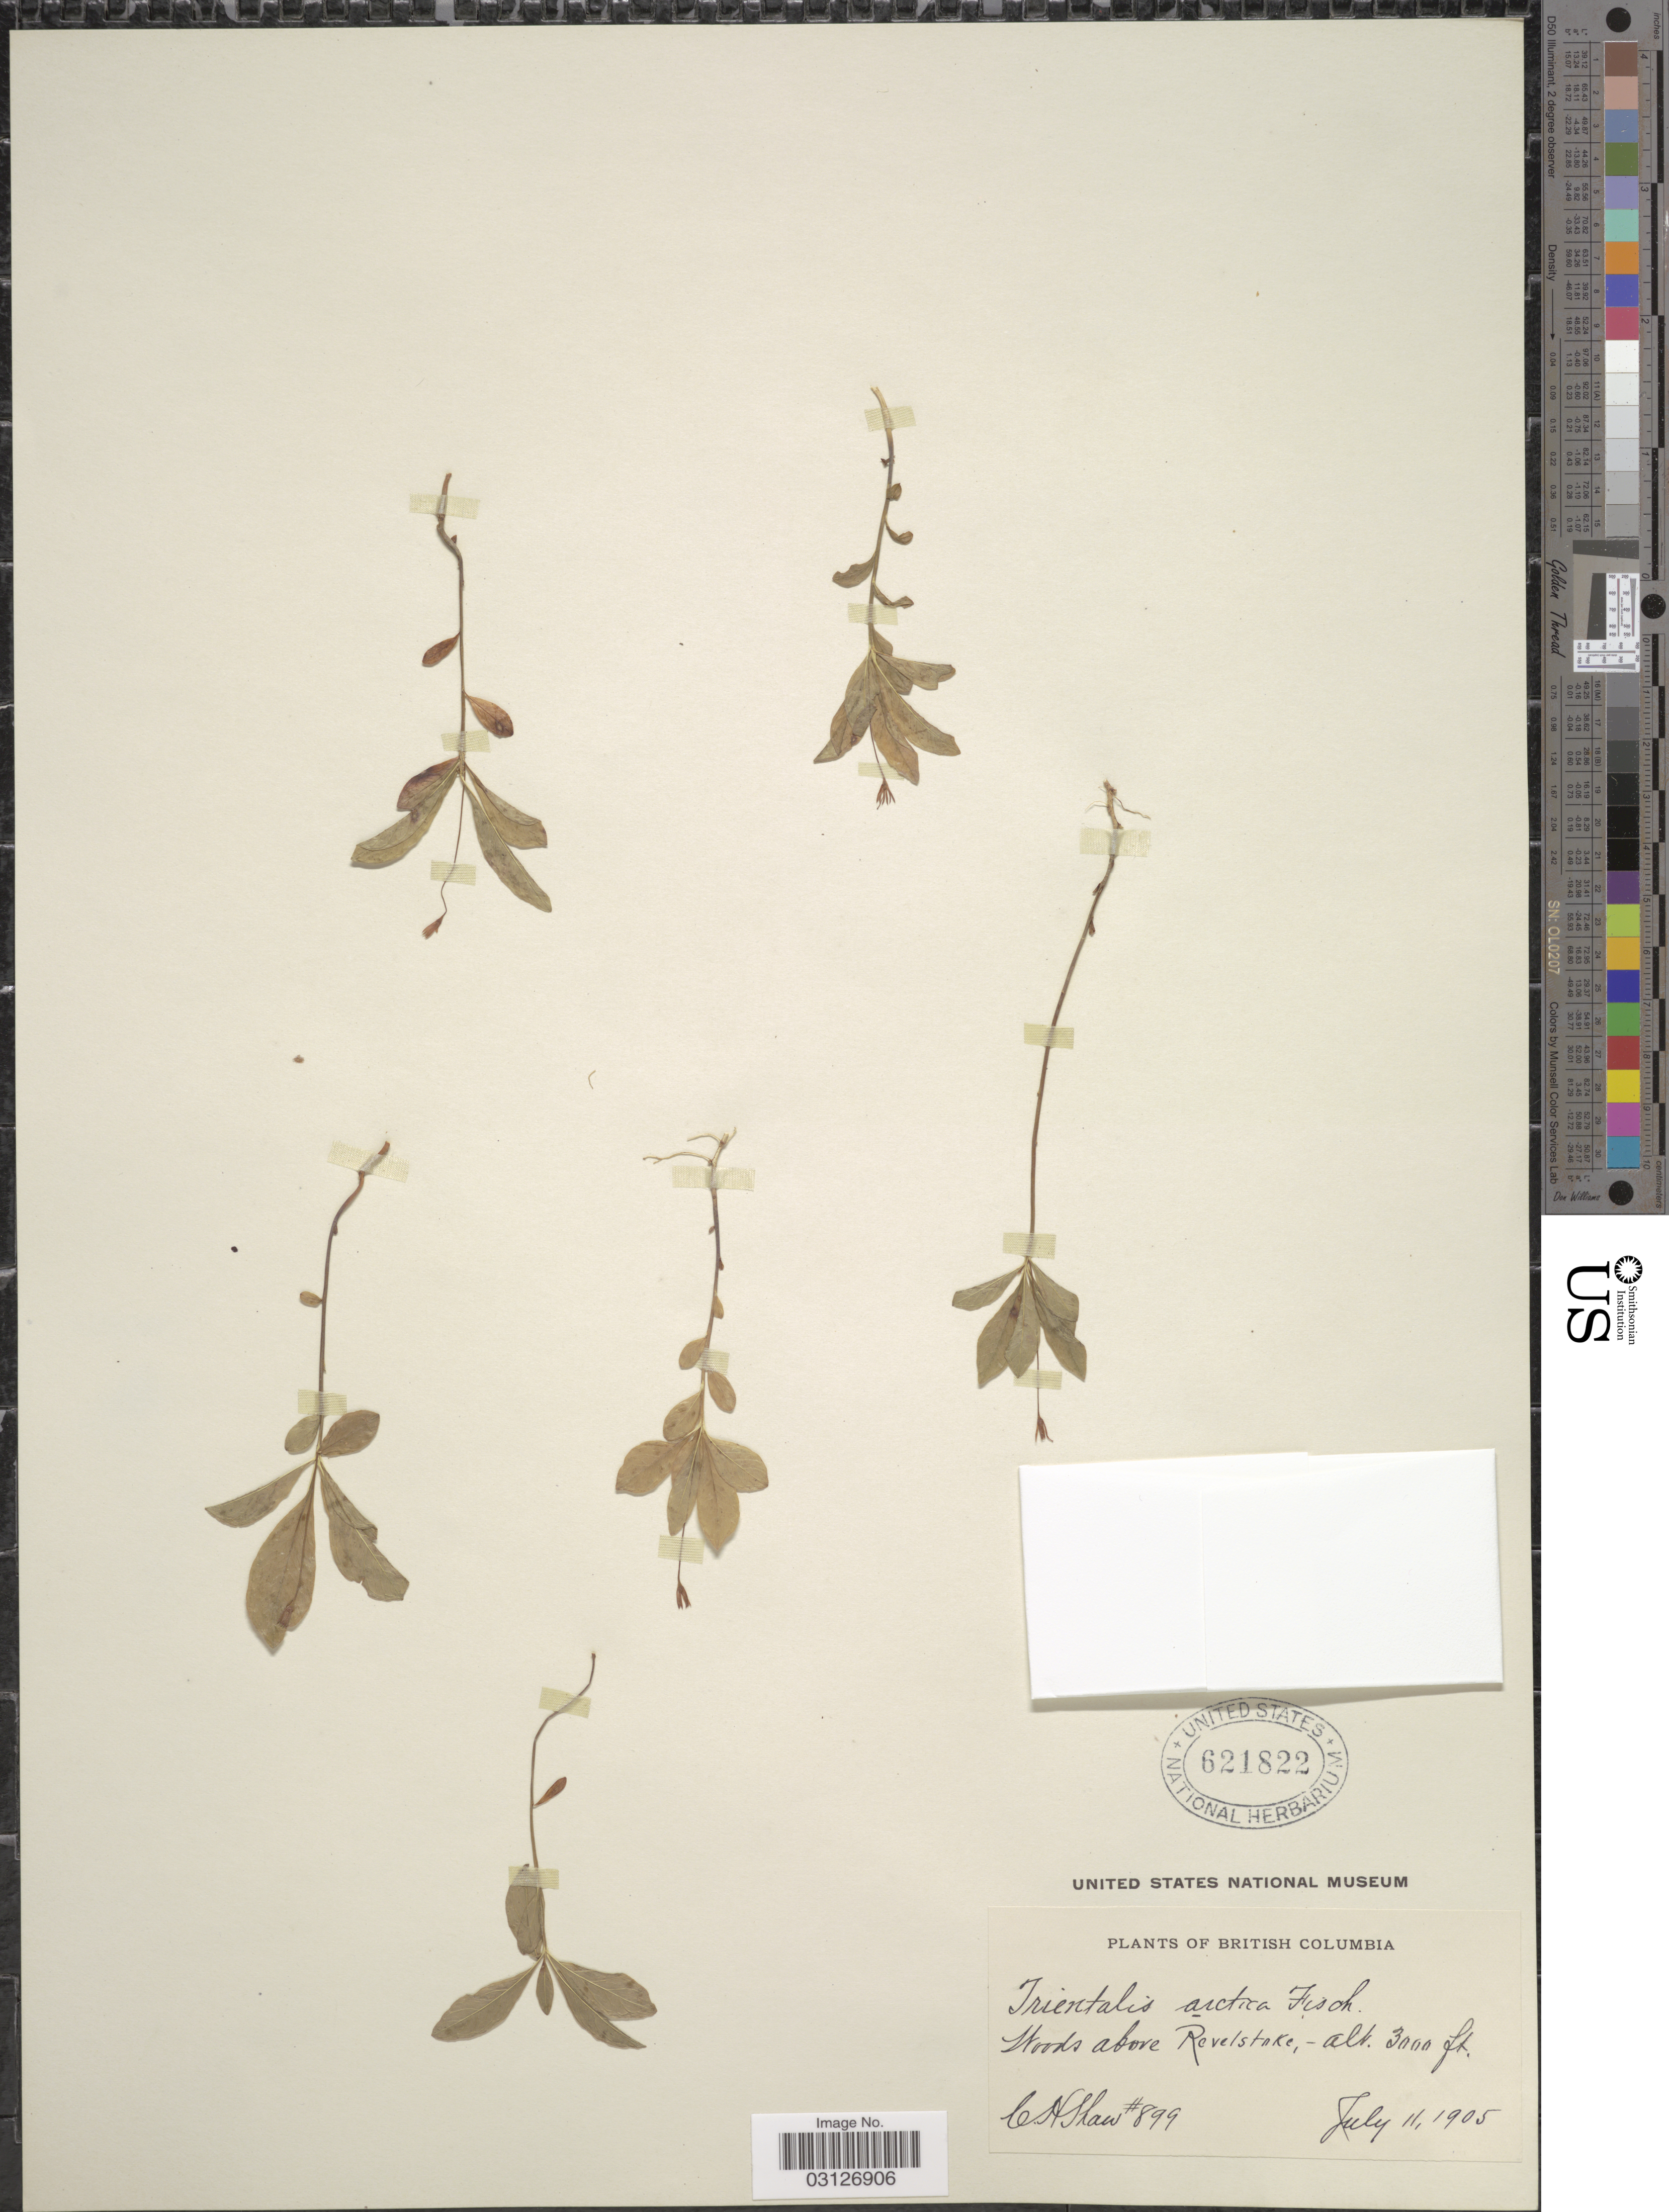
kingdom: Plantae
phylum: Tracheophyta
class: Magnoliopsida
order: Ericales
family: Primulaceae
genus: Trientalis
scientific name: Trientalis arctica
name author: Fisch. ex Hook.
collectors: C. H. Shaw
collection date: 1905-07-11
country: Canada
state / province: British Columbia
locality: Woods above Revelstoke.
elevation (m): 914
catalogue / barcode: US 621822